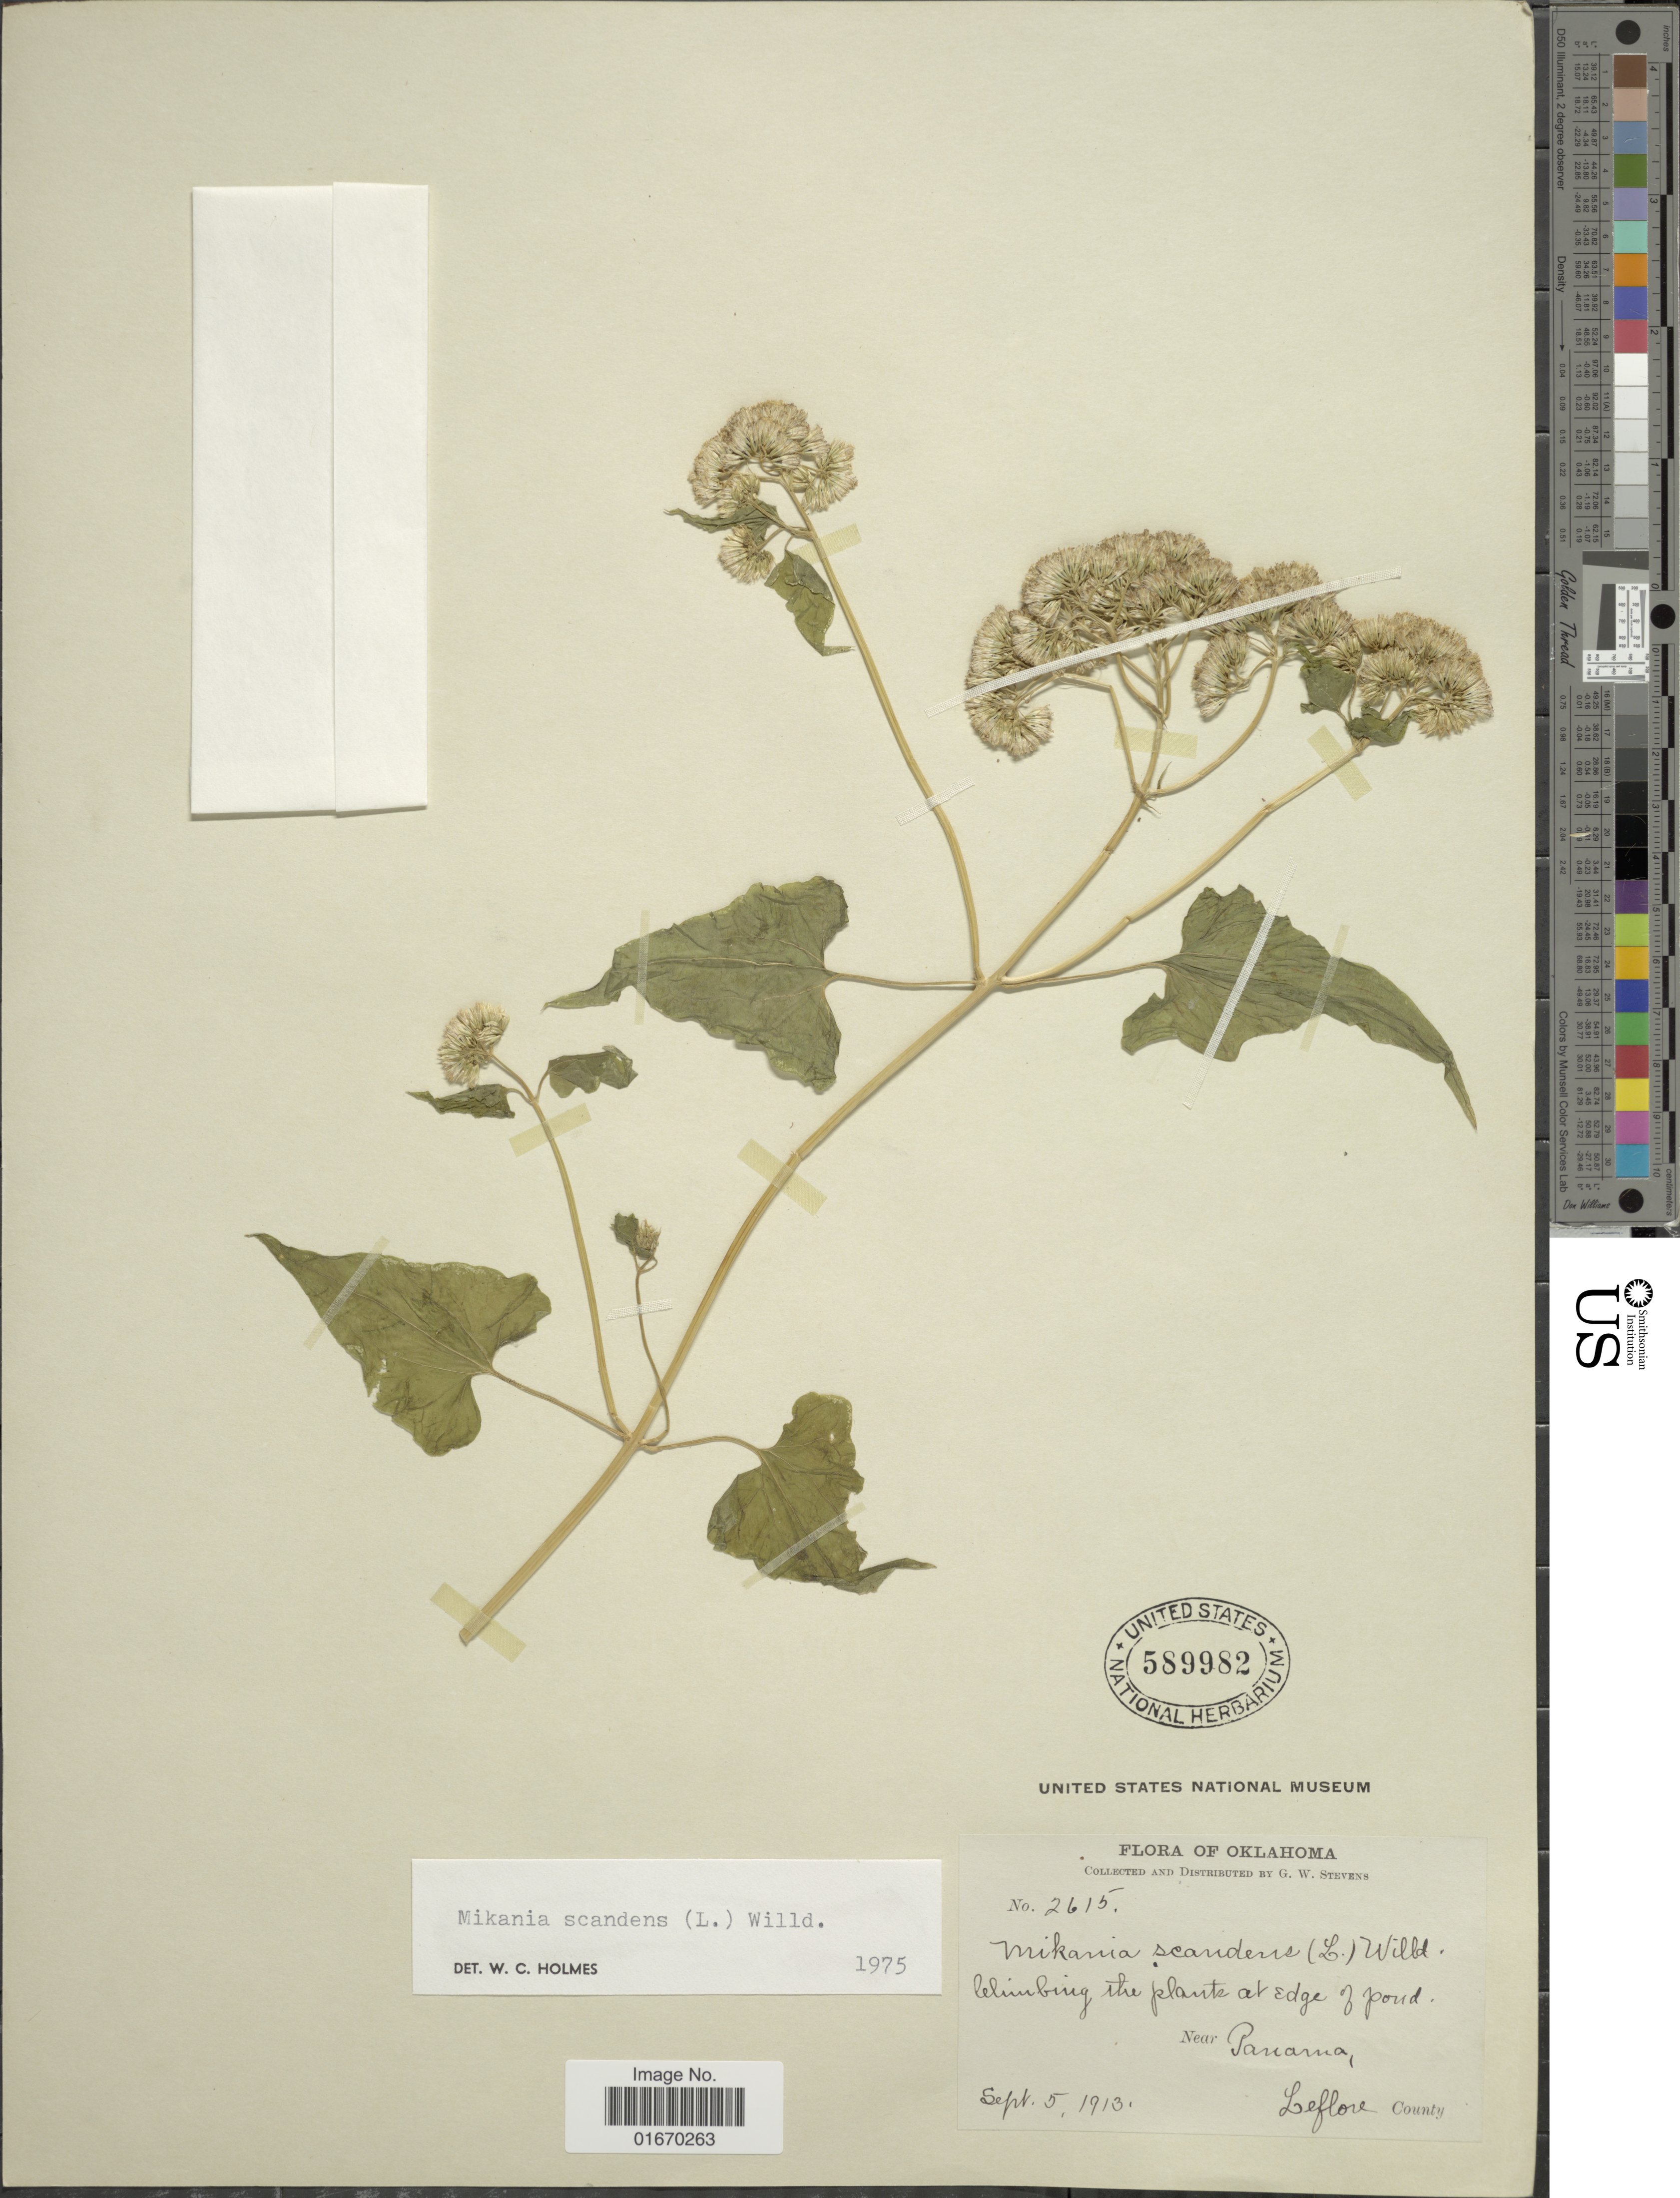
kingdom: Plantae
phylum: Tracheophyta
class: Magnoliopsida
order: Asterales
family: Asteraceae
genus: Mikania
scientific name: Mikania scandens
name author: (L.) Willd.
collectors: G. W. Stevens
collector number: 2615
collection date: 1913-09-05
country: United States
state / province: Oklahoma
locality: Near Panama, Leflore County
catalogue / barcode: US 589982